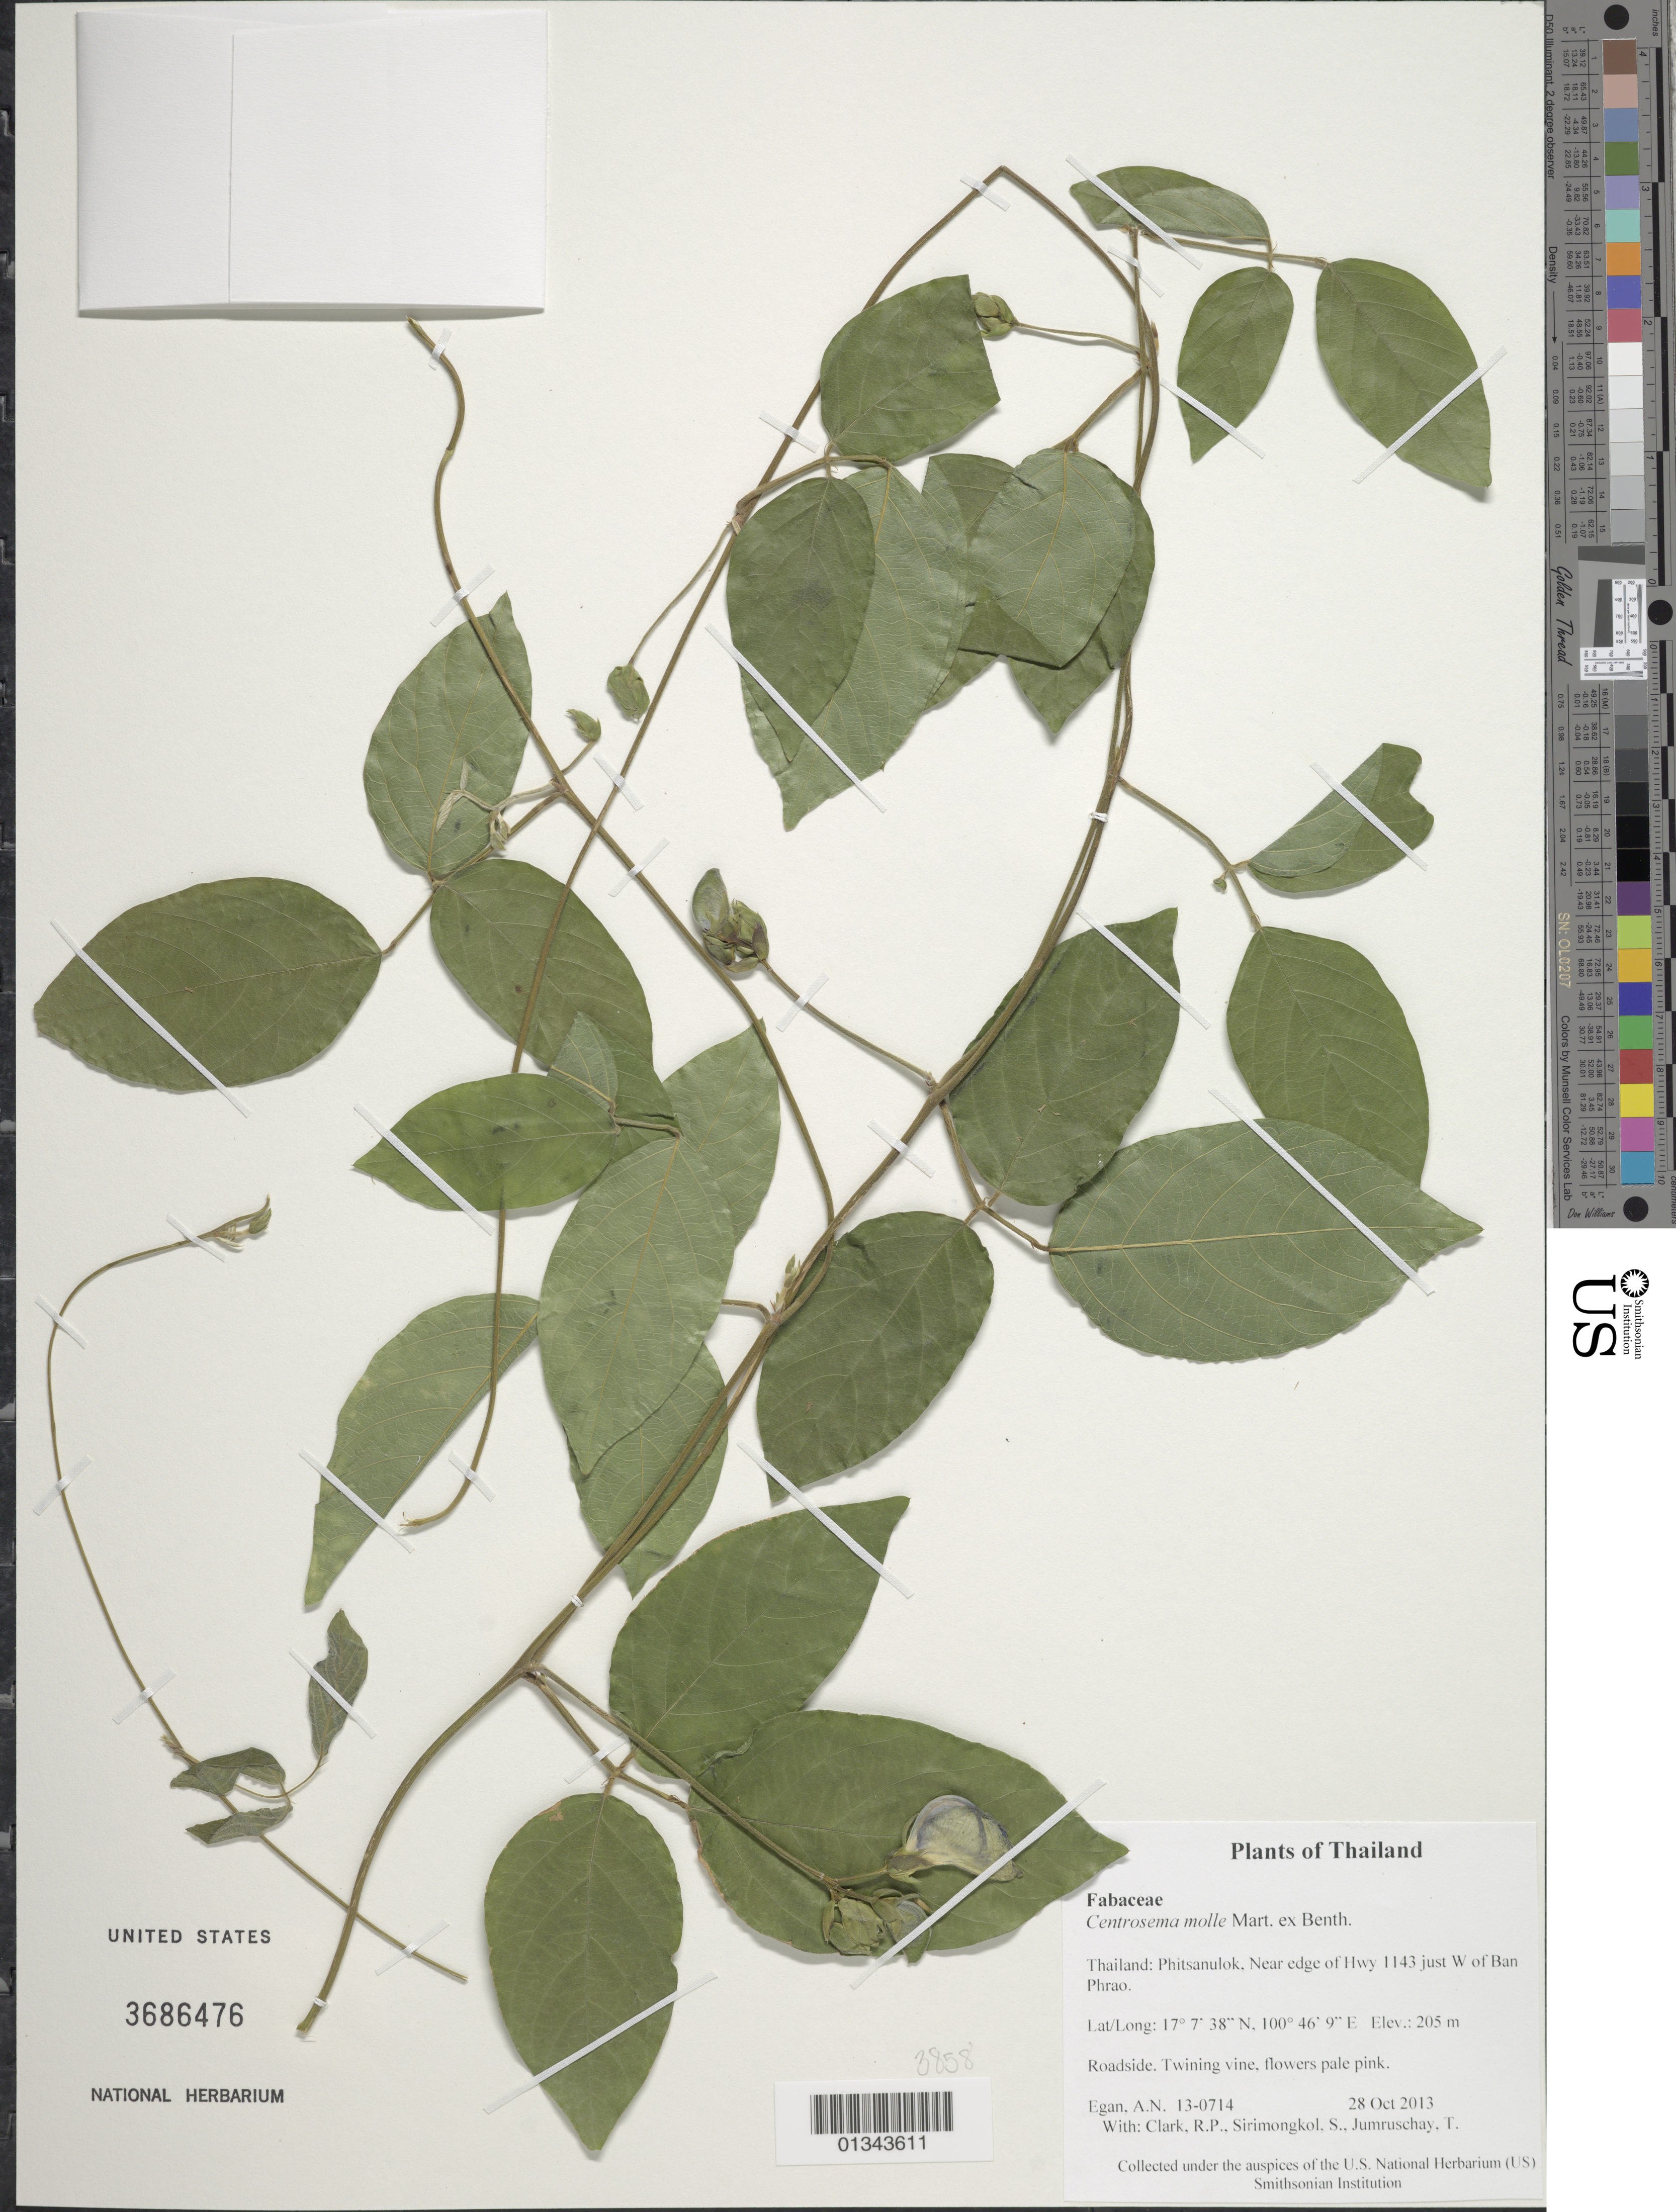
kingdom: Plantae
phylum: Tracheophyta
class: Magnoliopsida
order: Fabales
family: Fabaceae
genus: Centrosema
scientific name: Centrosema molle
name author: Mart. ex Benth.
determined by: Egan, Ashley N., (US), Smithsonian Institution - National Museum of Natural History (UNITED STATES)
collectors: A. N. Egan, R. P. Clark, S. Sirimongkol & T. Jumruschay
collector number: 13-0714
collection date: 2013-10-28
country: Thailand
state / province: Phitsanulok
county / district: Nakhon Thai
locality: Near edge of Hwy 1143 just W of Ban Phrao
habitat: Roadside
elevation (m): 205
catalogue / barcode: US 3686476